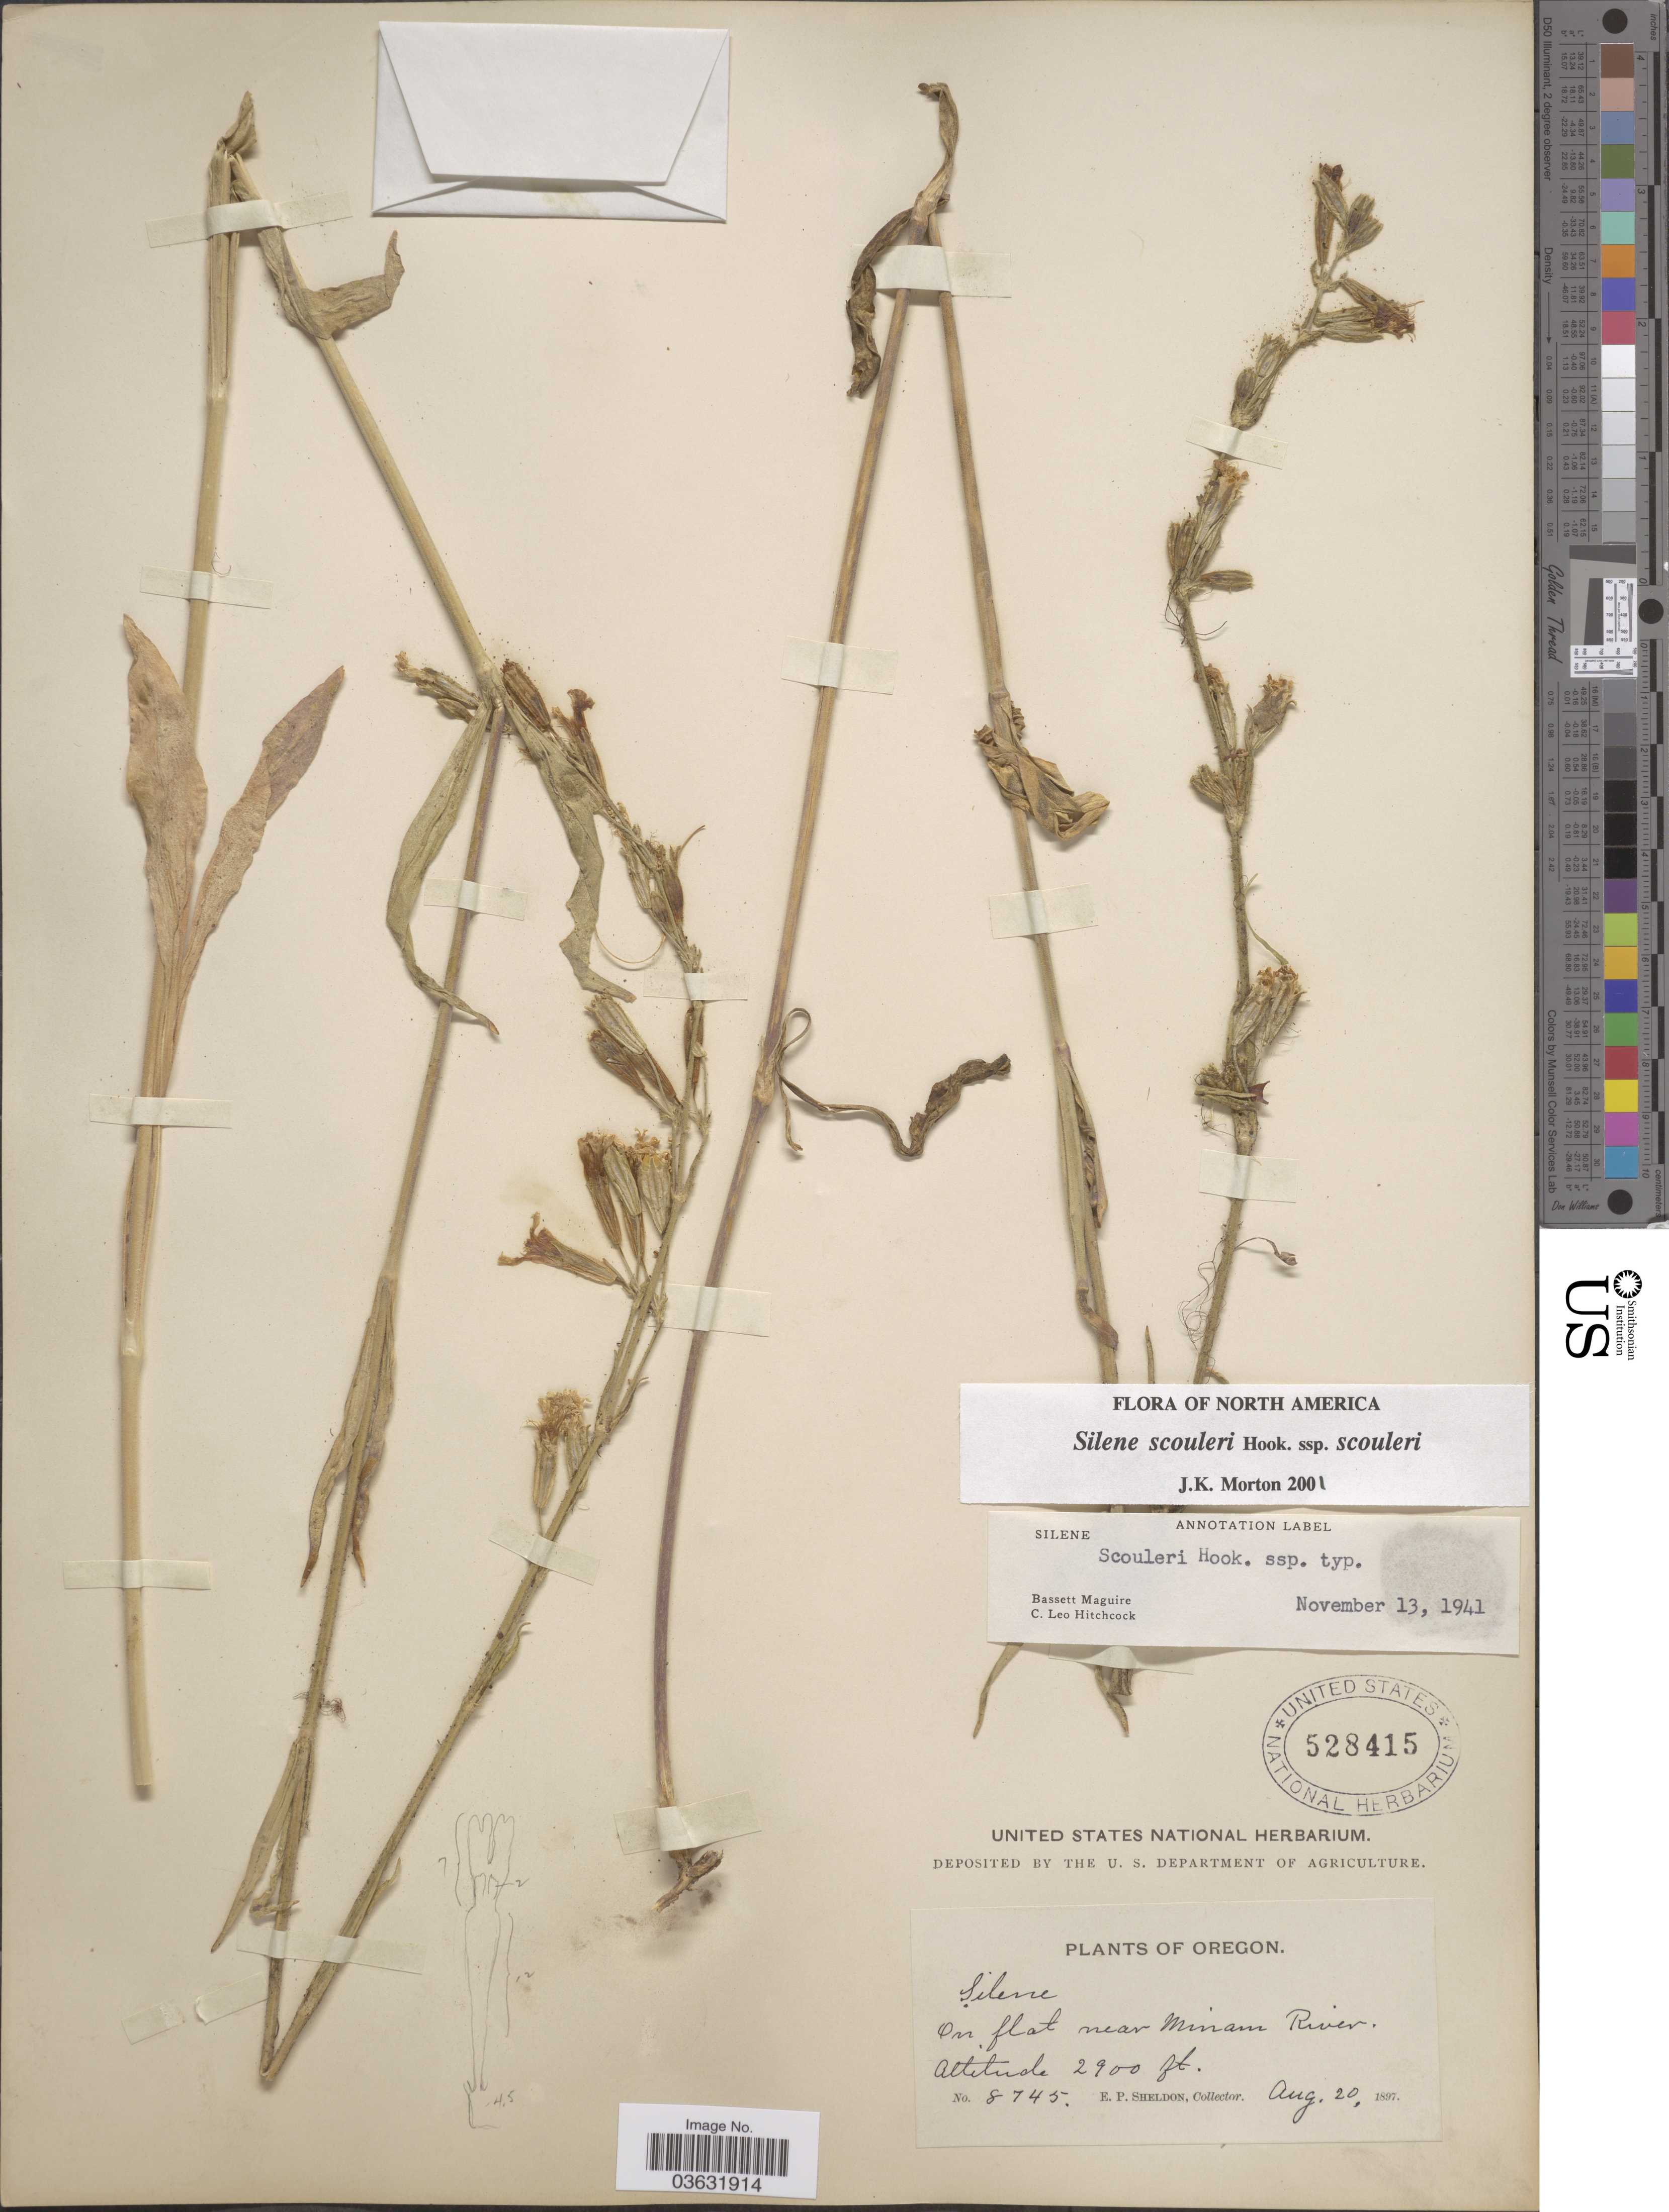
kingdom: Plantae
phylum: Tracheophyta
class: Magnoliopsida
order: Caryophyllales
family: Caryophyllaceae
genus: Silene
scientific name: Silene scouleri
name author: Hook.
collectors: E. P. Sheldon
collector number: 8745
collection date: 1897-08-20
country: United States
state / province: Oregon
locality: On flat near Miriam River.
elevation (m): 884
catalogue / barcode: US 528415